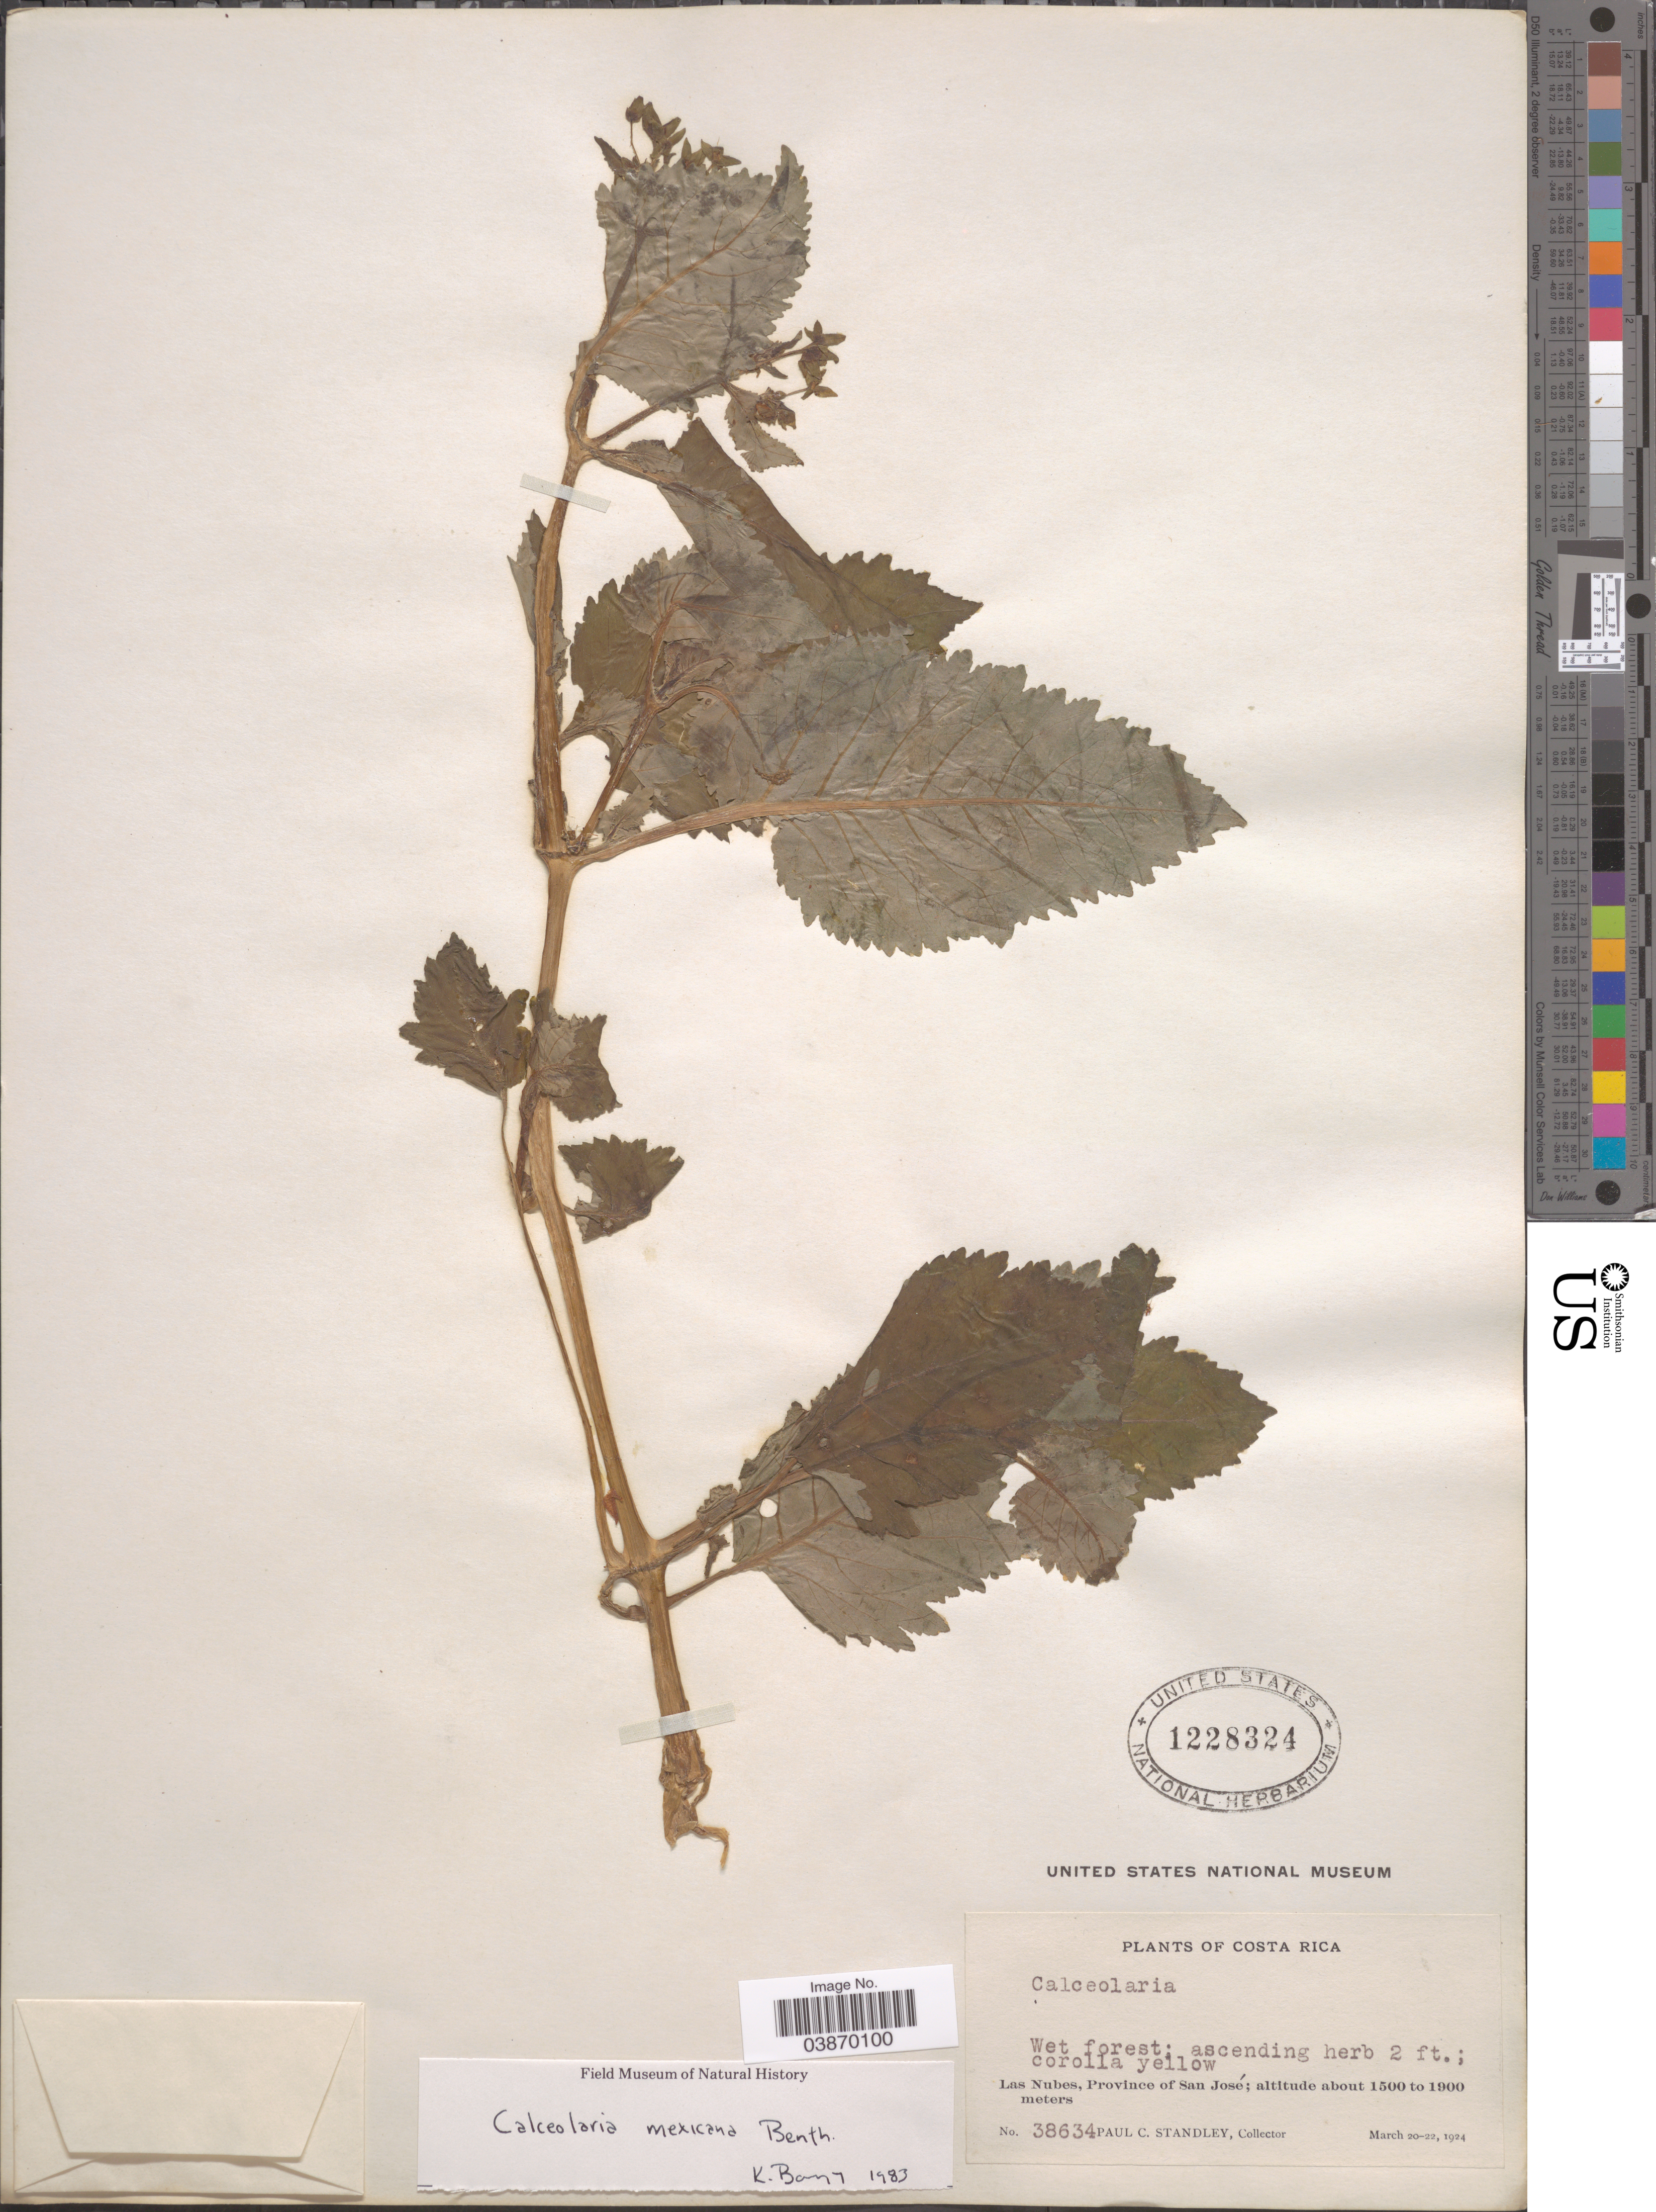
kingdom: Plantae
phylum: Tracheophyta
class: Magnoliopsida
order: Lamiales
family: Calceolariaceae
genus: Calceolaria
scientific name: Calceolaria mexicana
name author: Benth.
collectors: P. C. Standley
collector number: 38634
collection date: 1924-03-20/1924-03-22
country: Costa Rica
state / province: San José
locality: Las Nubes.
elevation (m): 1500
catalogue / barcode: US 1228324